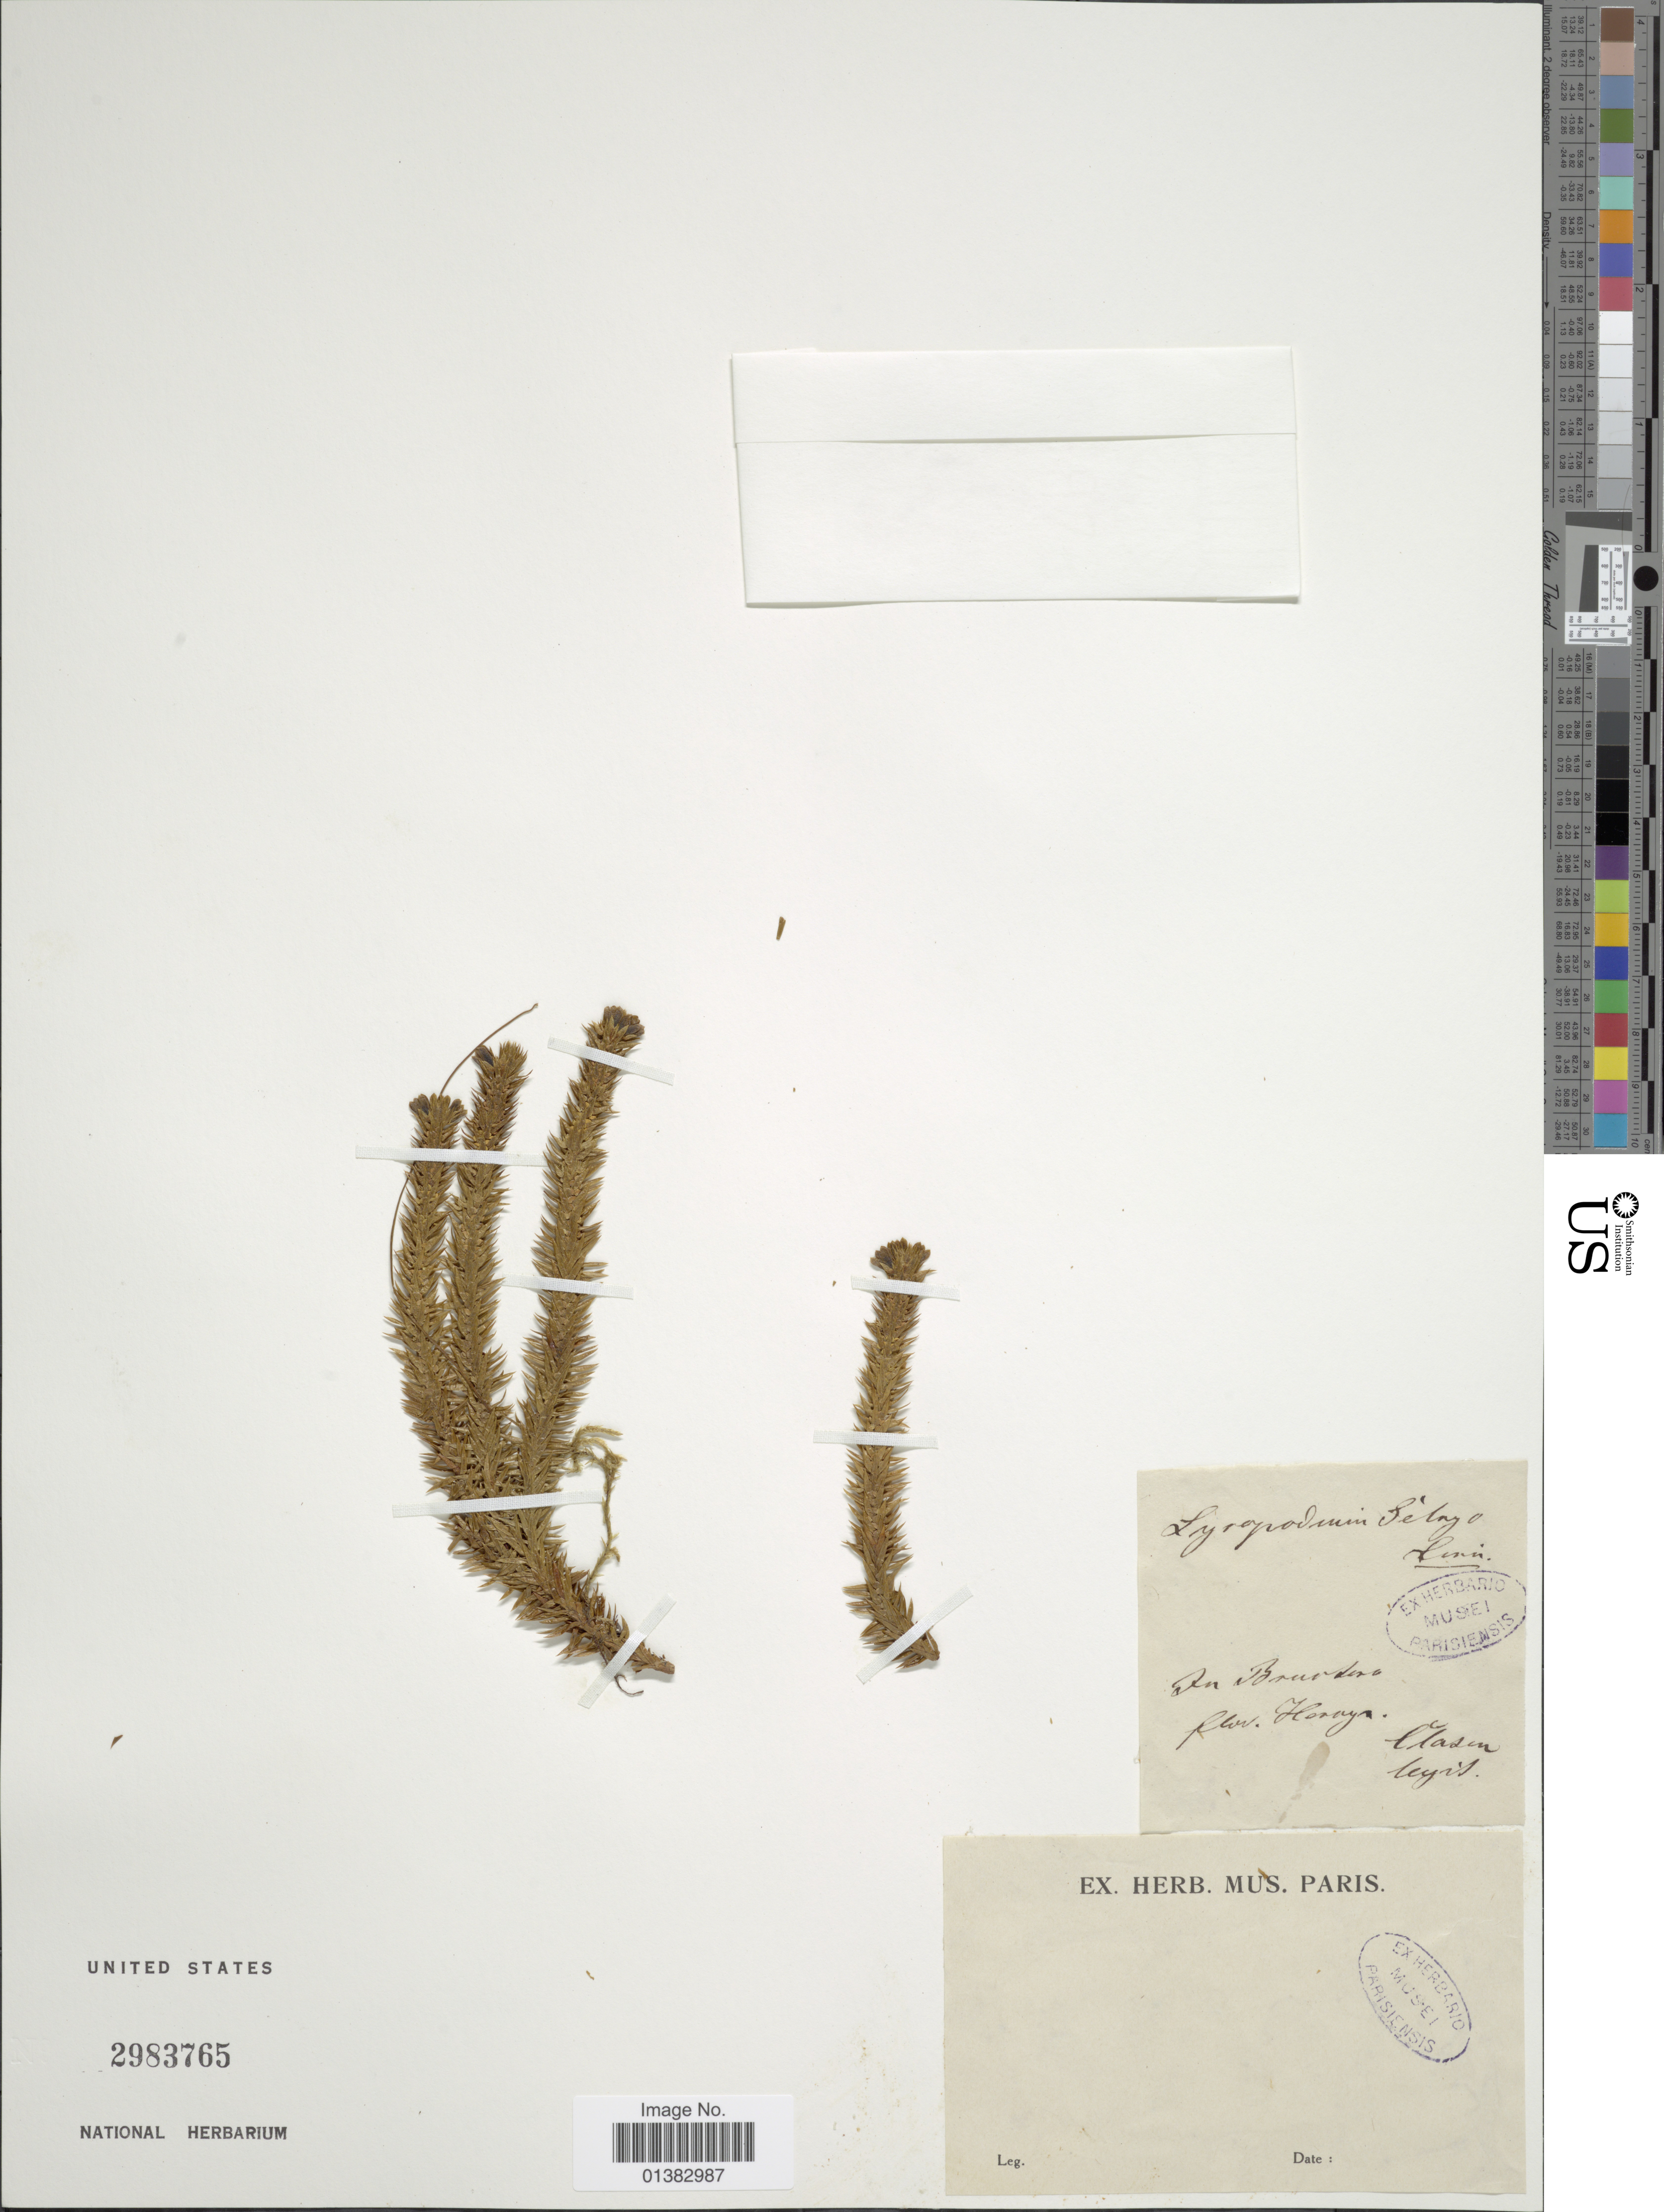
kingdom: Plantae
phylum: Tracheophyta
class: Lycopodiopsida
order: Lycopodiales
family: Lycopodiaceae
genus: Huperzia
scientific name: Huperzia selago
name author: (L.) Bernh. ex Schrank & Mart.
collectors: Clausen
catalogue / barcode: US 2983765